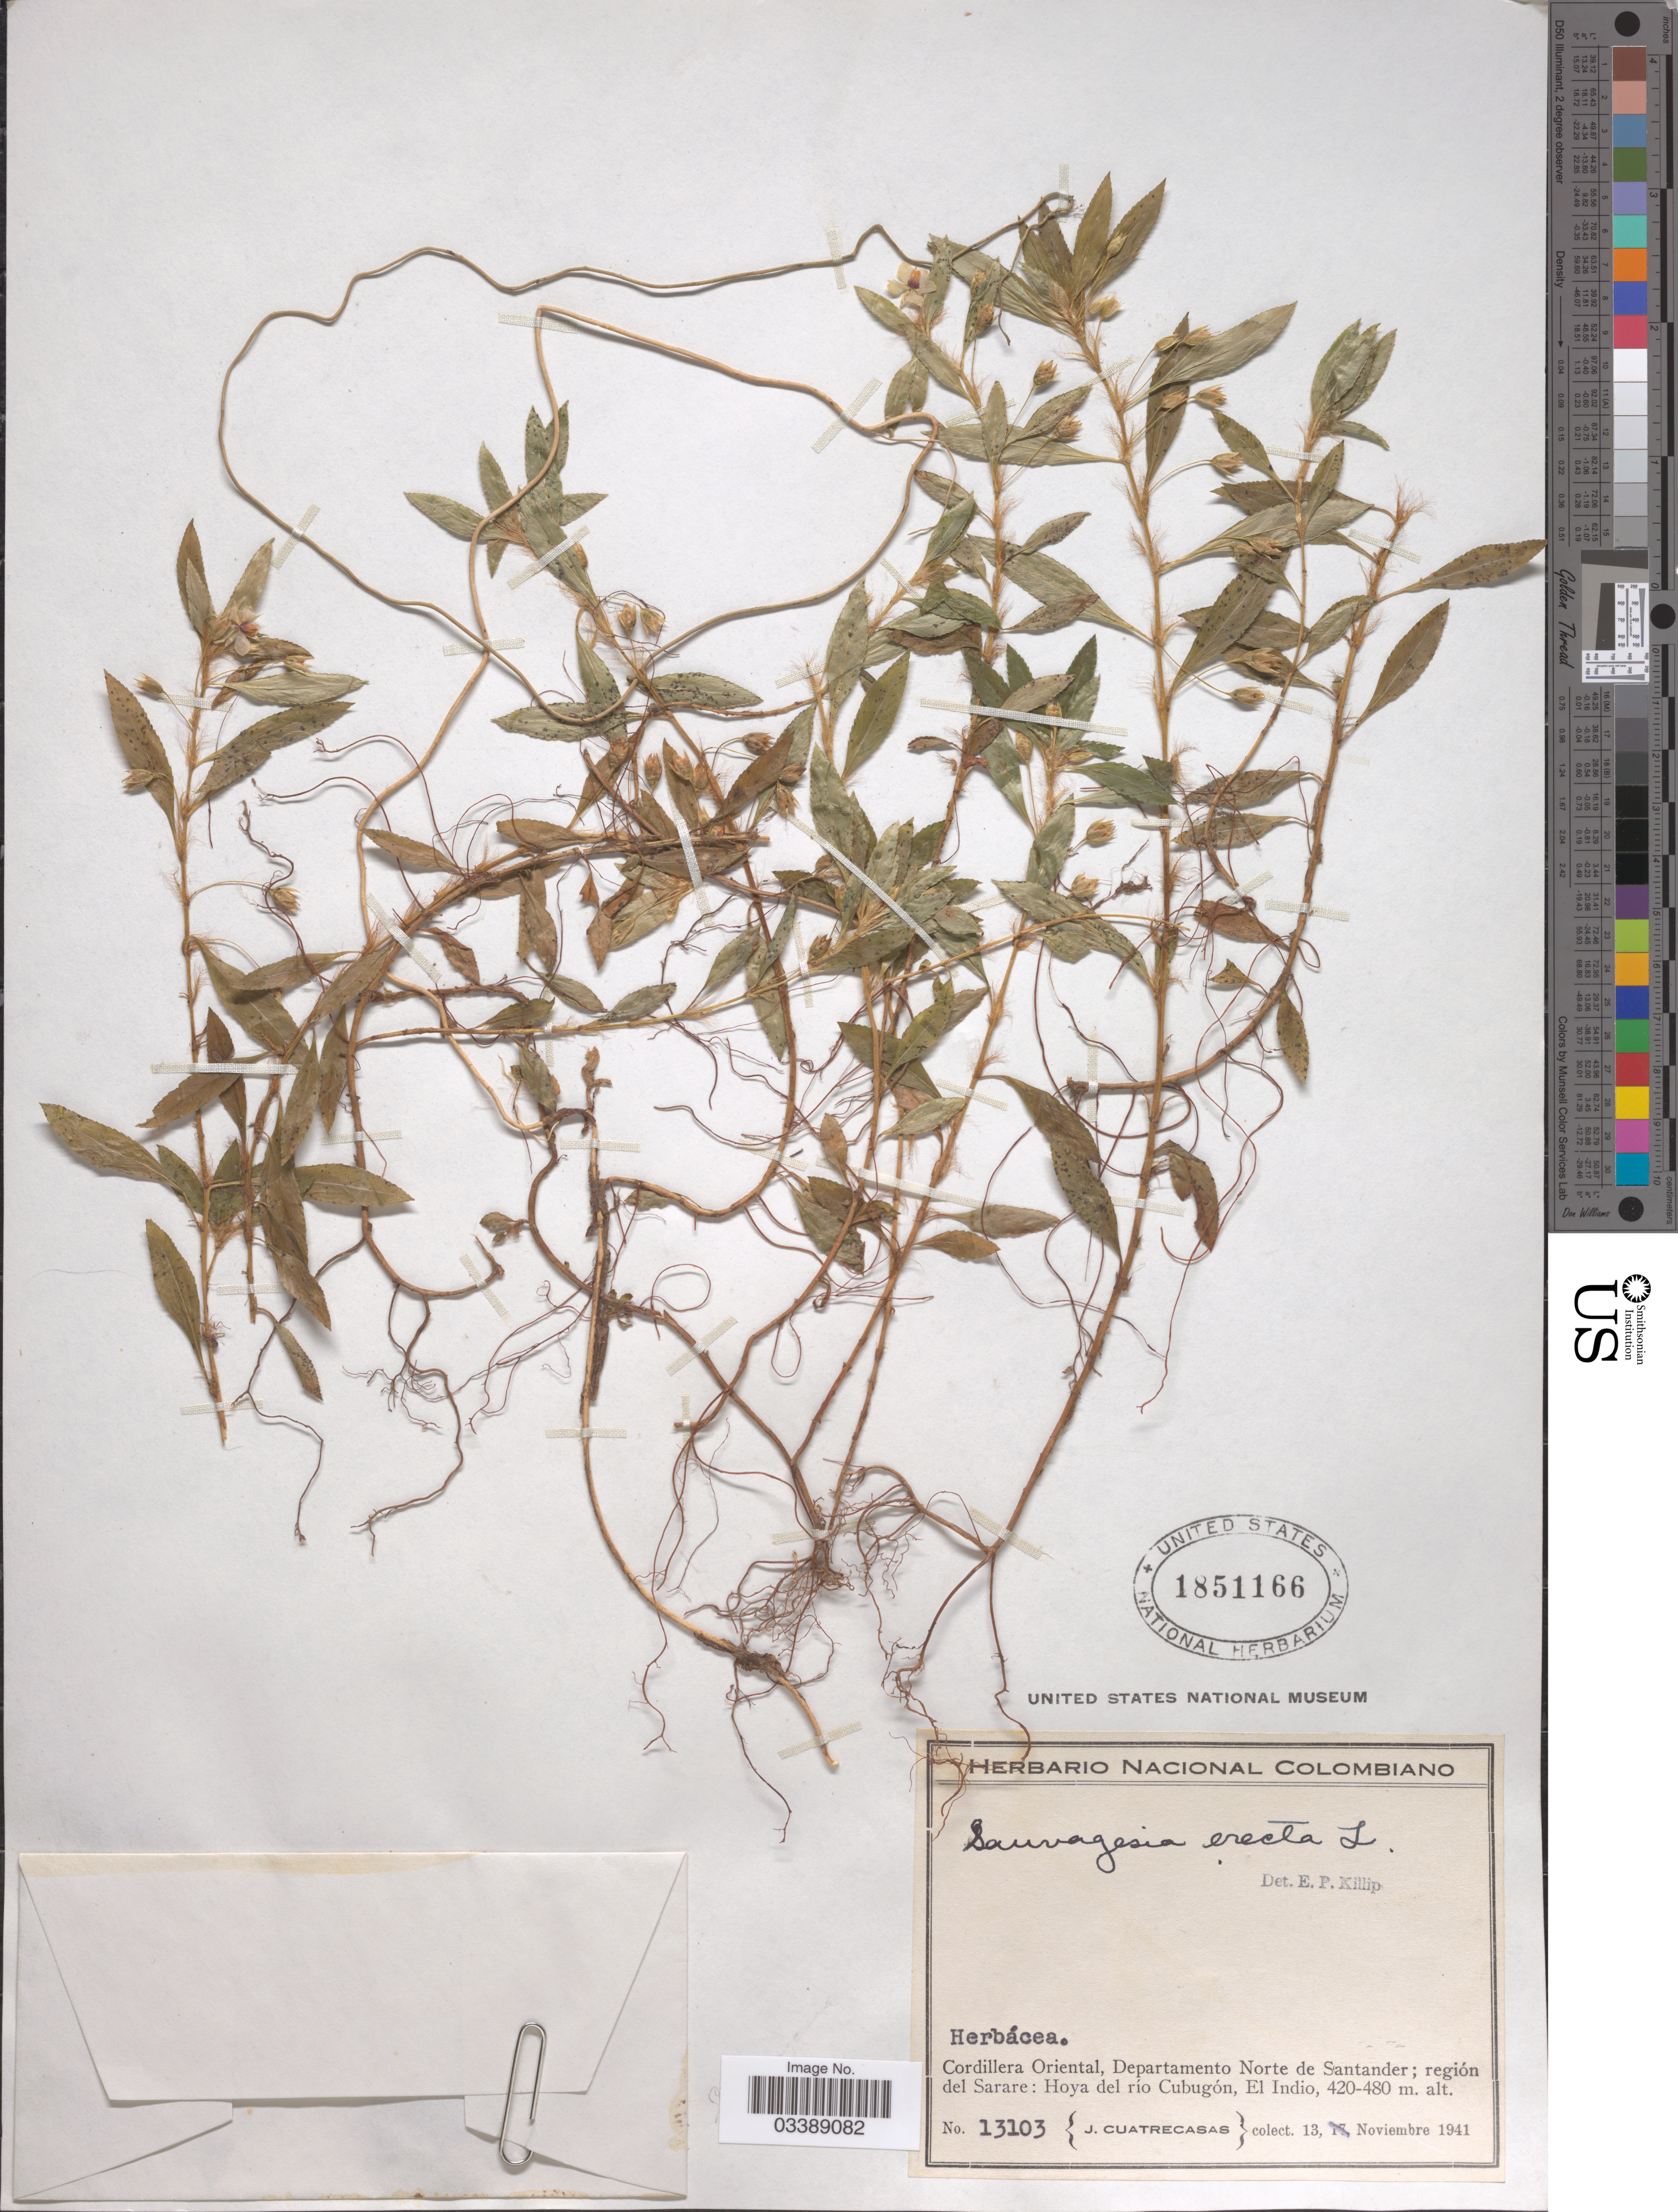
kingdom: Plantae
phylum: Tracheophyta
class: Magnoliopsida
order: Malpighiales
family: Ochnaceae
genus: Sauvagesia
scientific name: Sauvagesia erecta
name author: L.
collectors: J. Cuatrecasas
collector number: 13103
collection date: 1941-11-13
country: Colombia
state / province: Norte de Santander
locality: Cordillera Oriental, Departamento Norte de Santander; región del Sarare: Hoya del río Cubugón, El Indio.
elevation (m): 420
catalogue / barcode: US 1851166